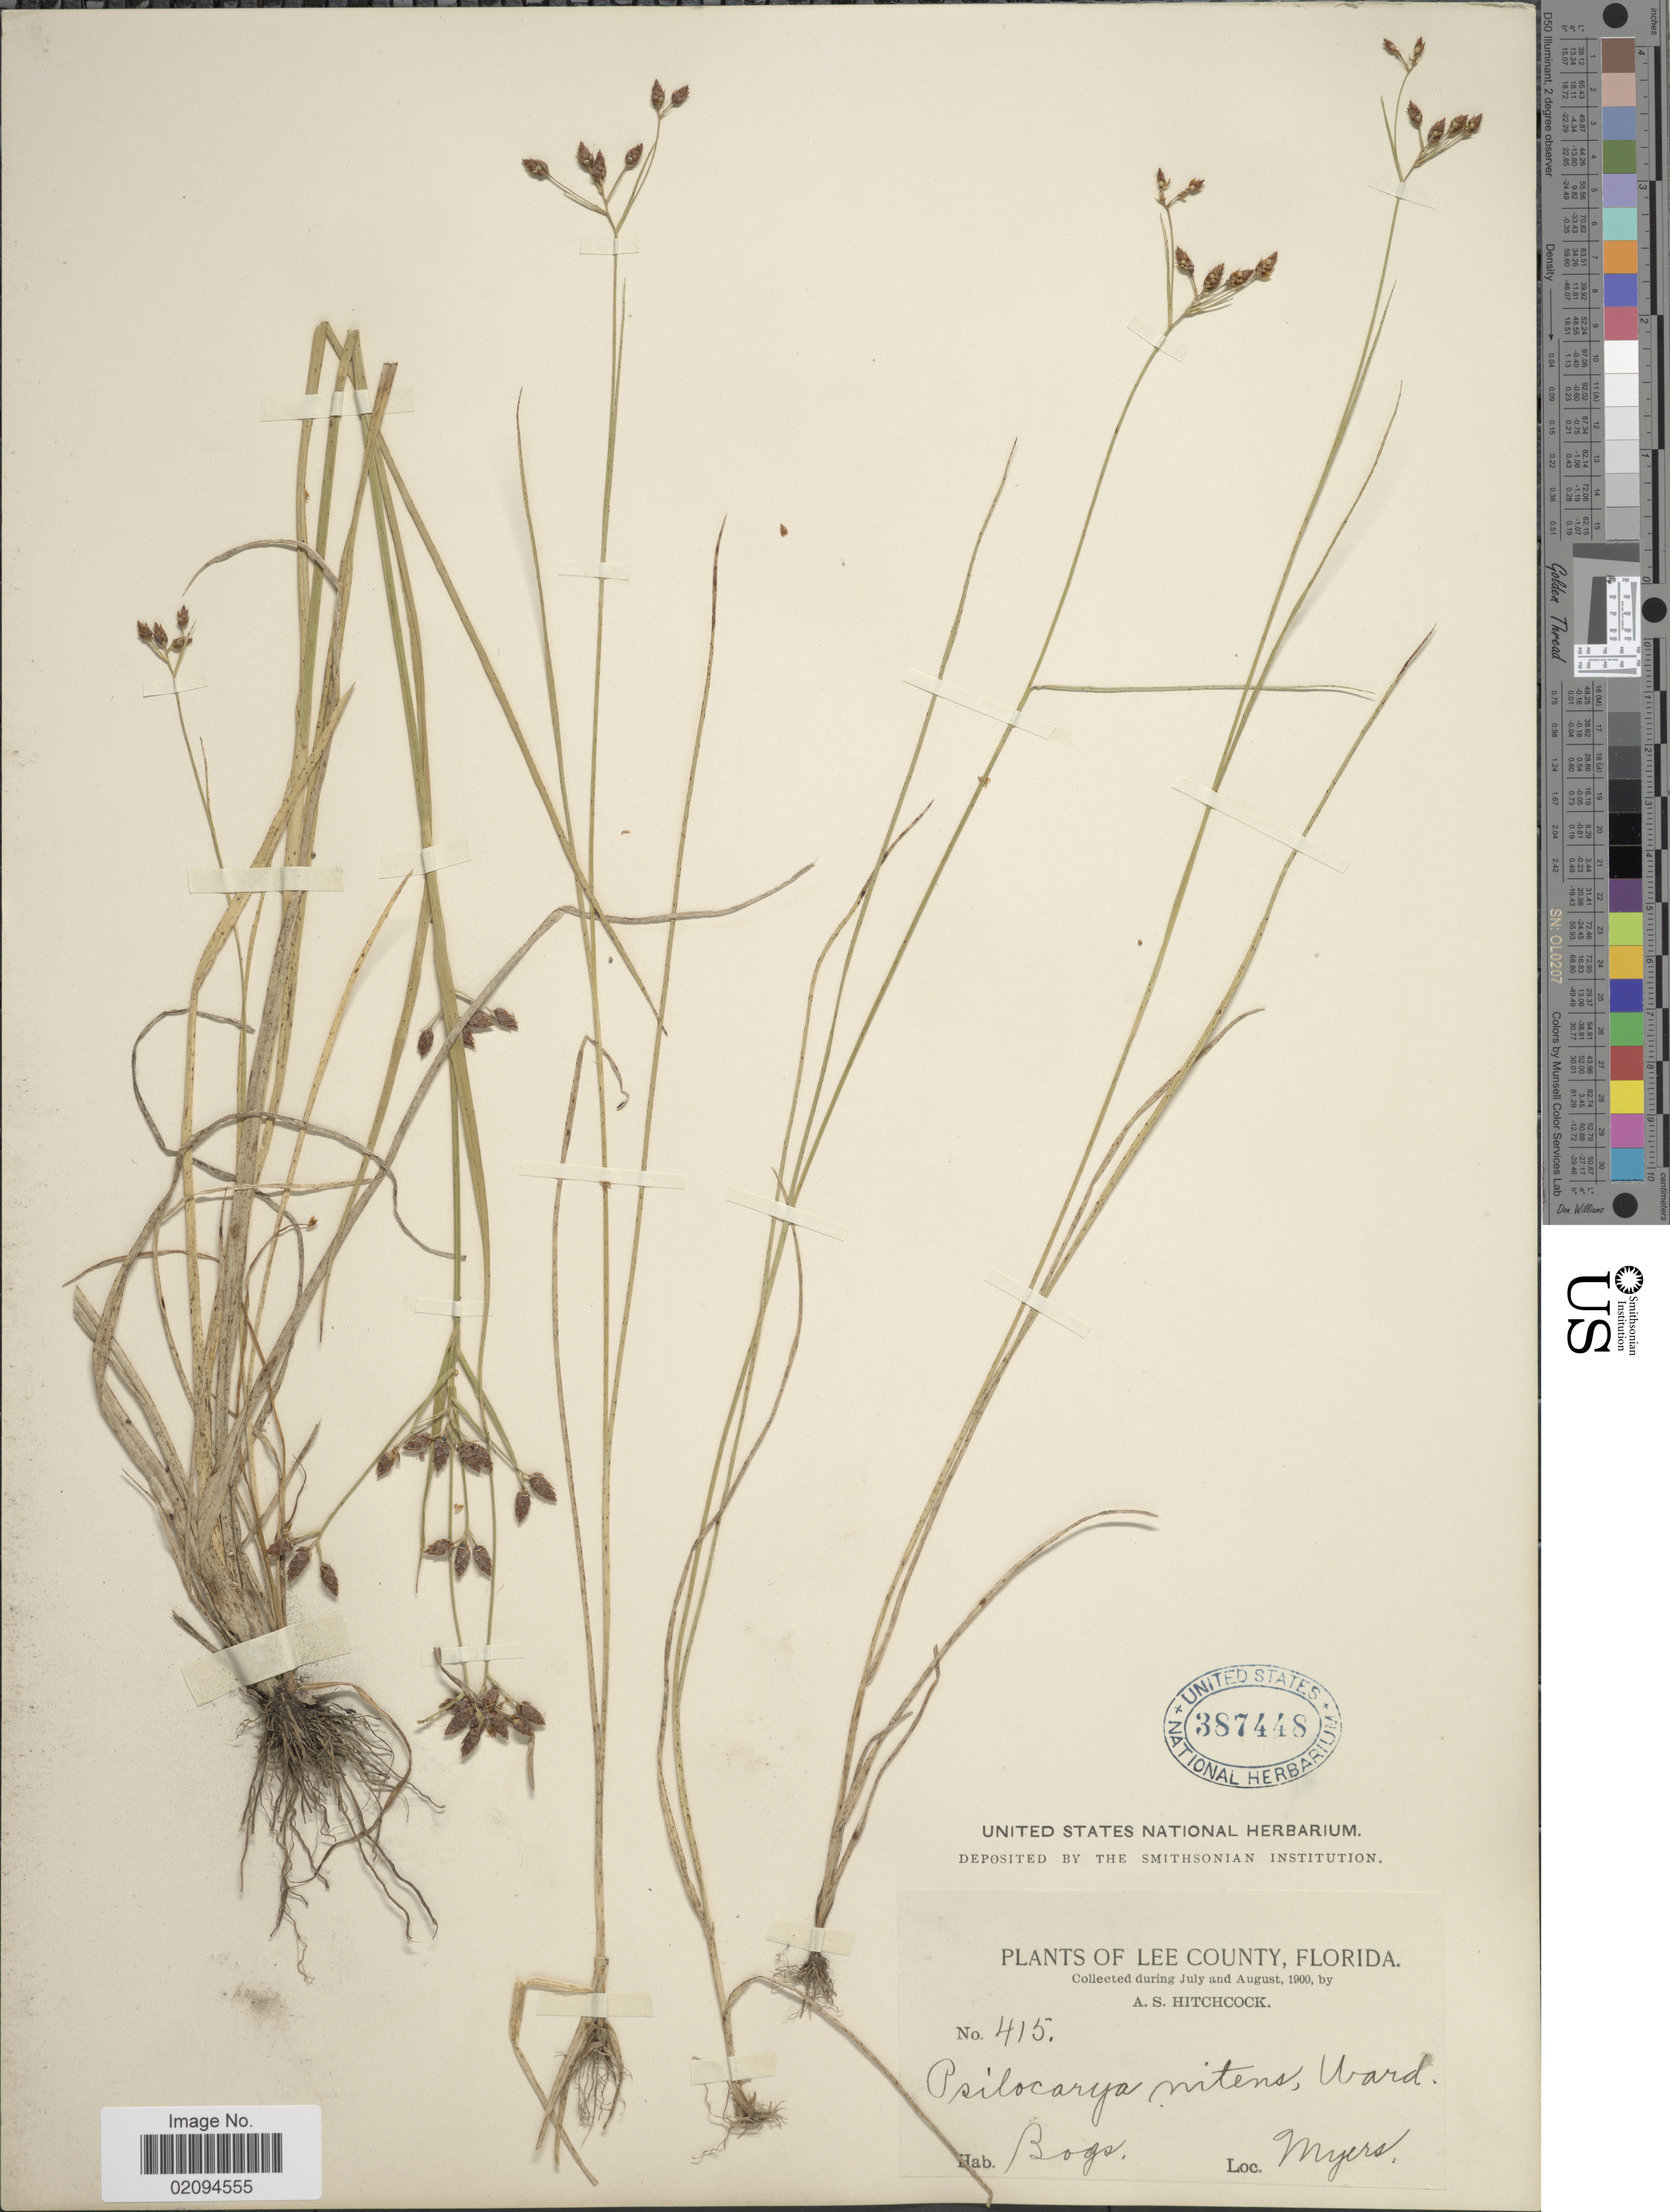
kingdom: Plantae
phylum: Tracheophyta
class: Liliopsida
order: Poales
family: Cyperaceae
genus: Rhynchospora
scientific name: Rhynchospora nitens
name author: (Vahl) A. Gray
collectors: A. S. Hitchcock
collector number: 415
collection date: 1900-07/1900-08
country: United States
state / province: Florida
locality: Lee County. Bogs. Myers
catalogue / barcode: US 387448